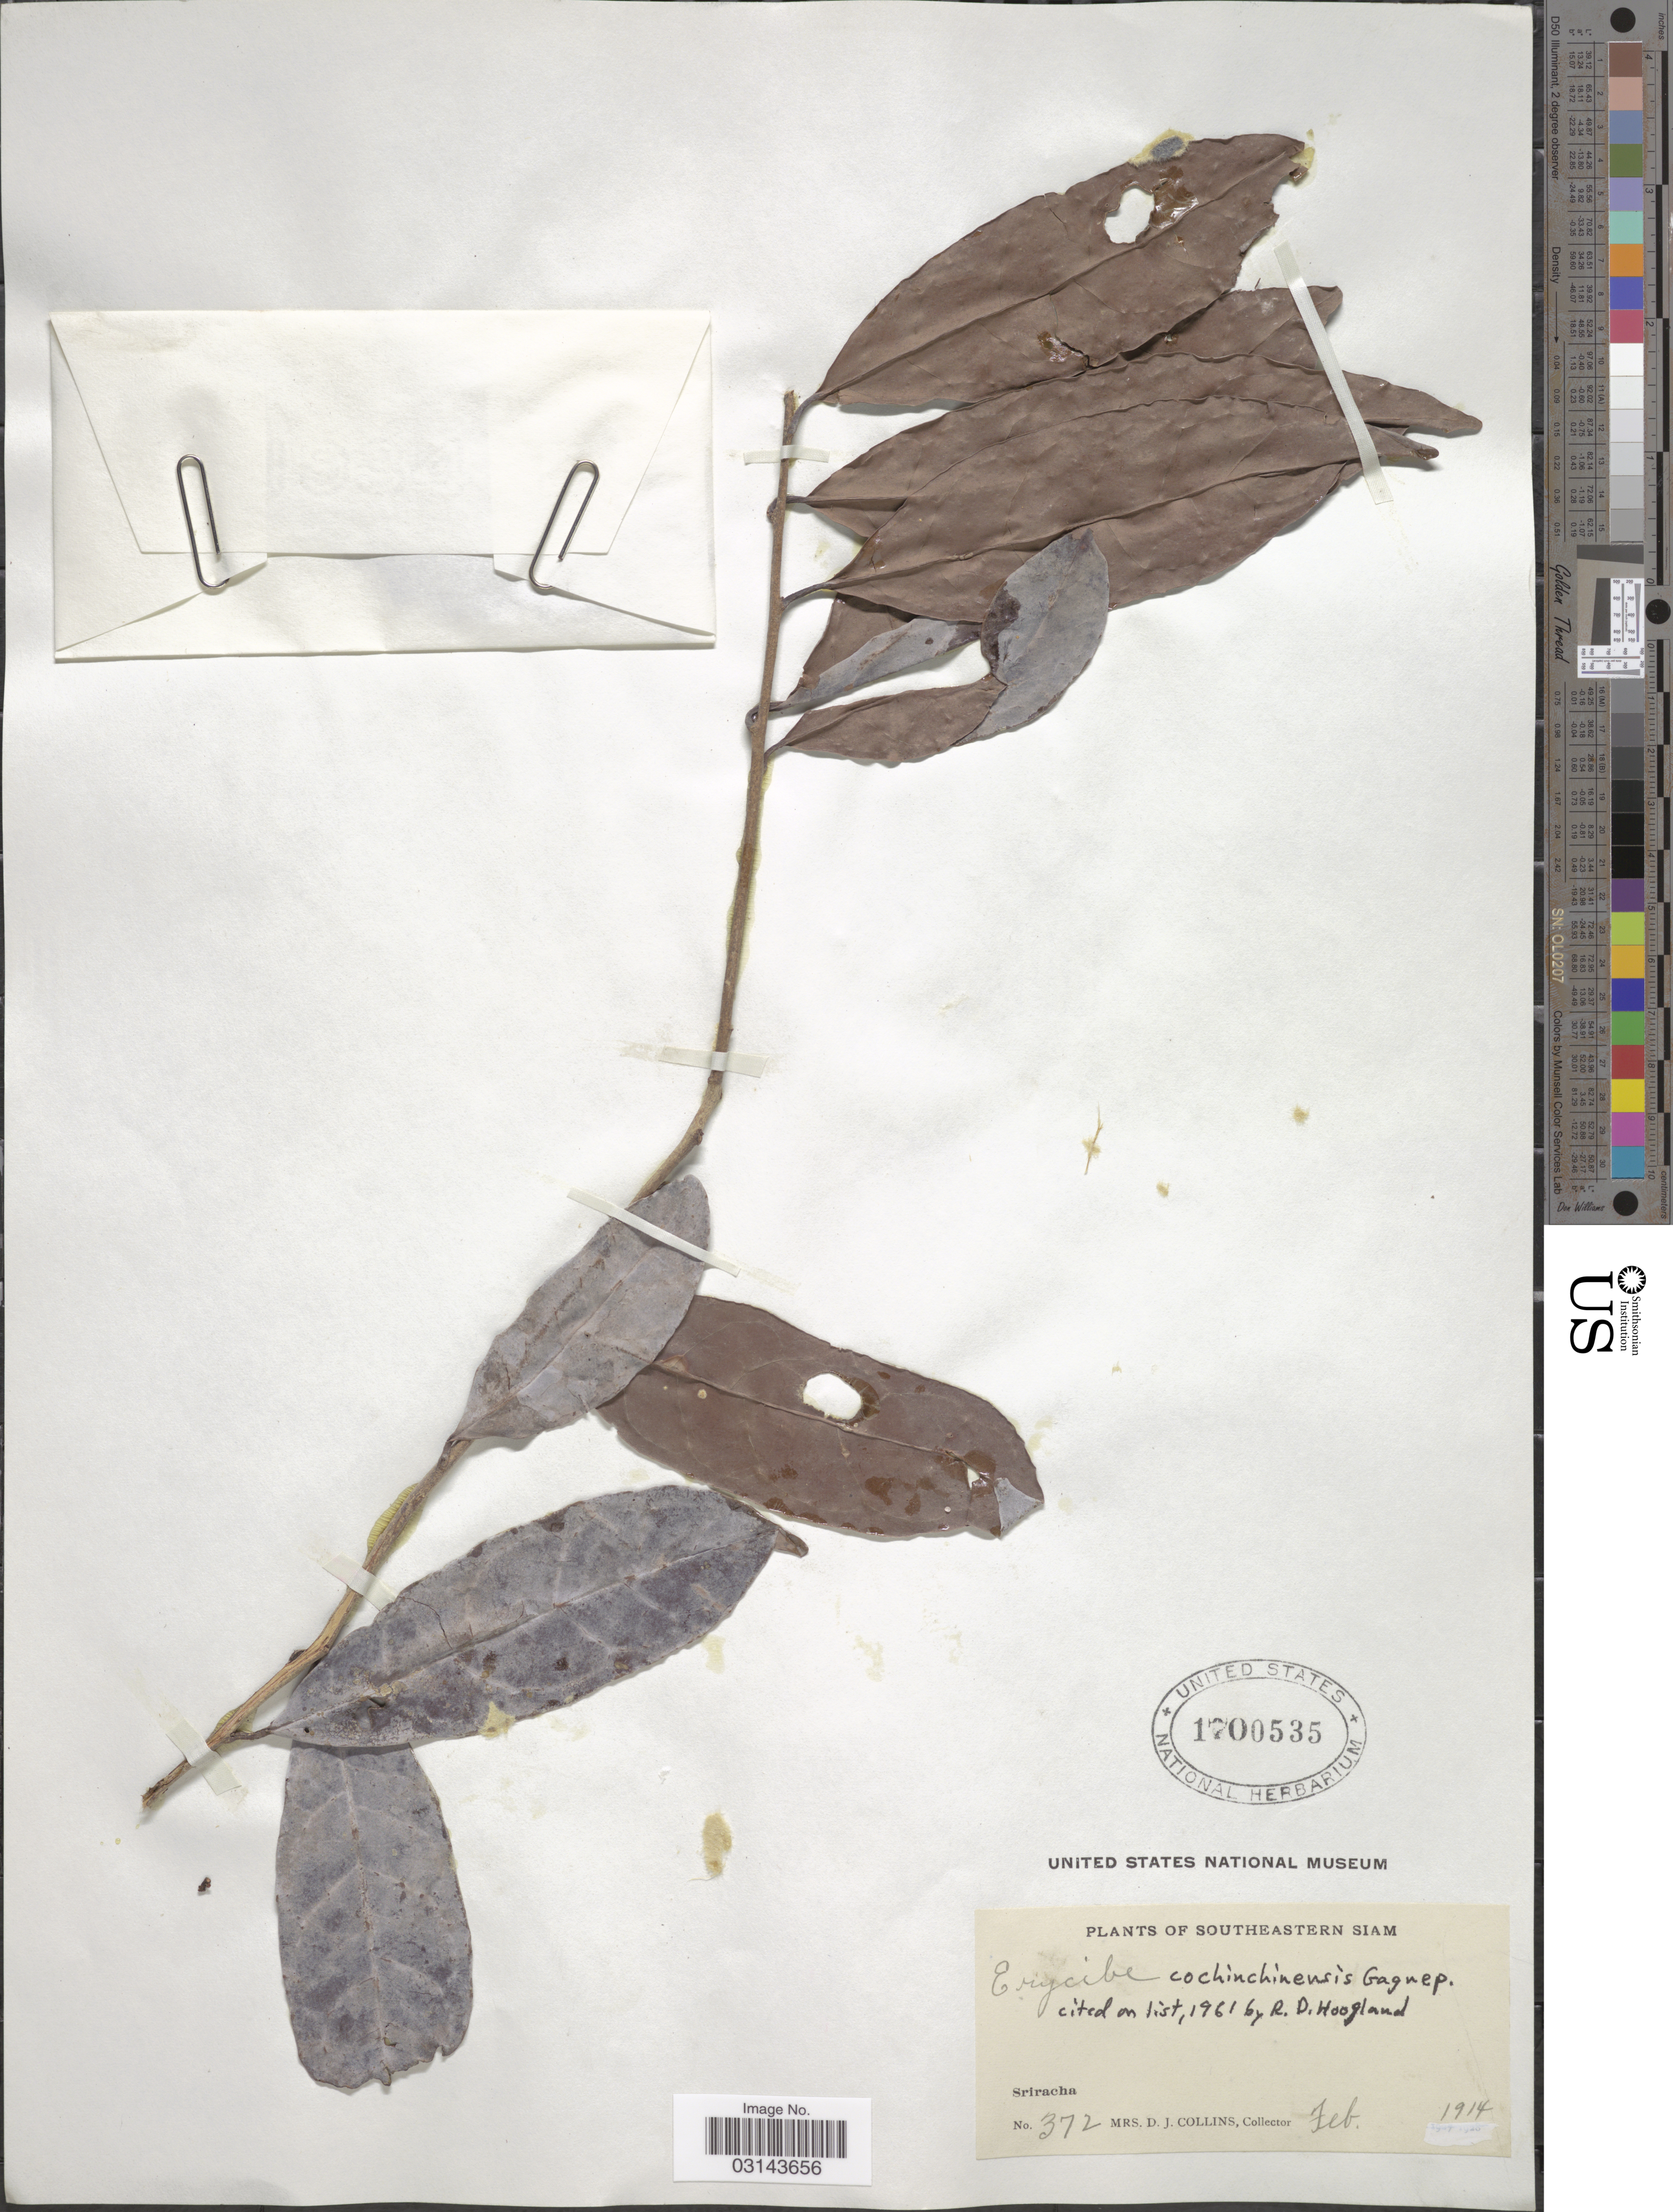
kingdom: Plantae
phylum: Tracheophyta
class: Magnoliopsida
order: Solanales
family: Convolvulaceae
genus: Erycibe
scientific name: Erycibe cochinchinensis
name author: Gagnep.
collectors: Mrs. D. J. Collins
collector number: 372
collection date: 1914-02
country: Thailand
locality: Southeastern Siam. Sriracha.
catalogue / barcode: US 1700535